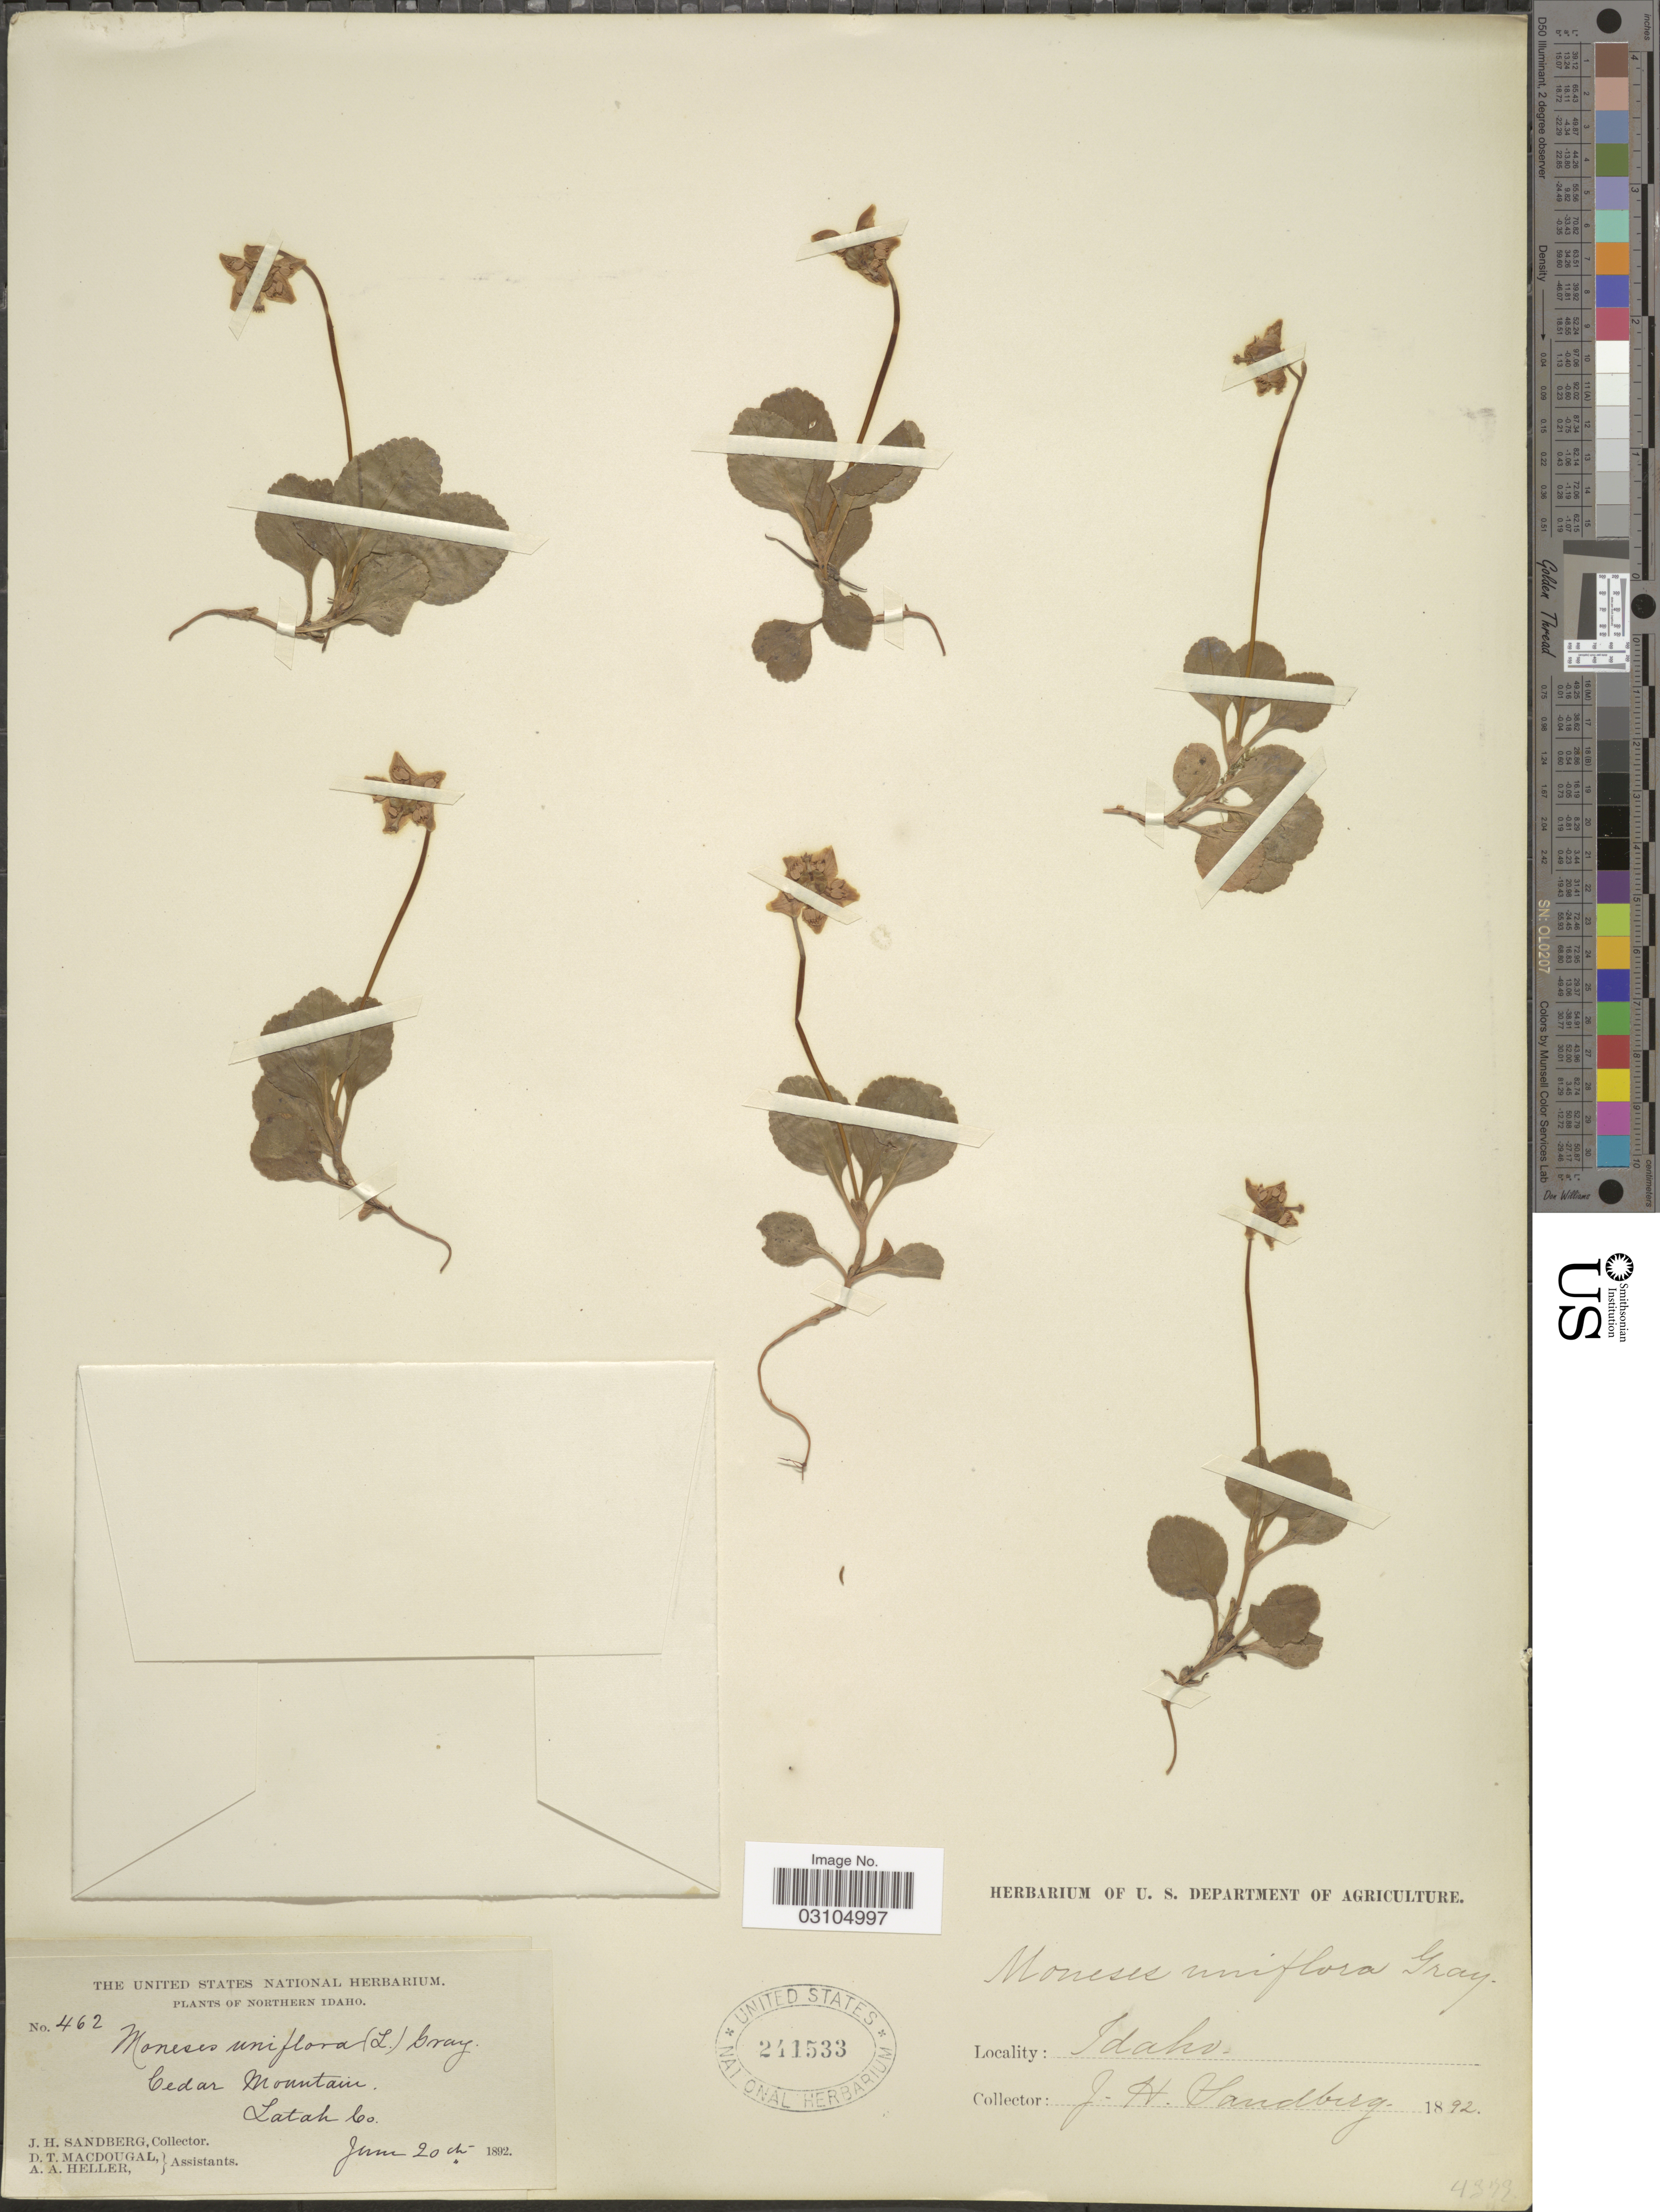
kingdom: Plantae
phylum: Tracheophyta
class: Magnoliopsida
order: Ericales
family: Ericaceae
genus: Moneses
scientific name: Moneses uniflora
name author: (L.) A. Gray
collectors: J. H. Sandberg, D. McDougal & A. A. Heller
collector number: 462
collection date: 1892-06-20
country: United States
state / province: Idaho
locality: Northern Idaho, Cedar Mountain, Latah Co.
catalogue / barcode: US 241533